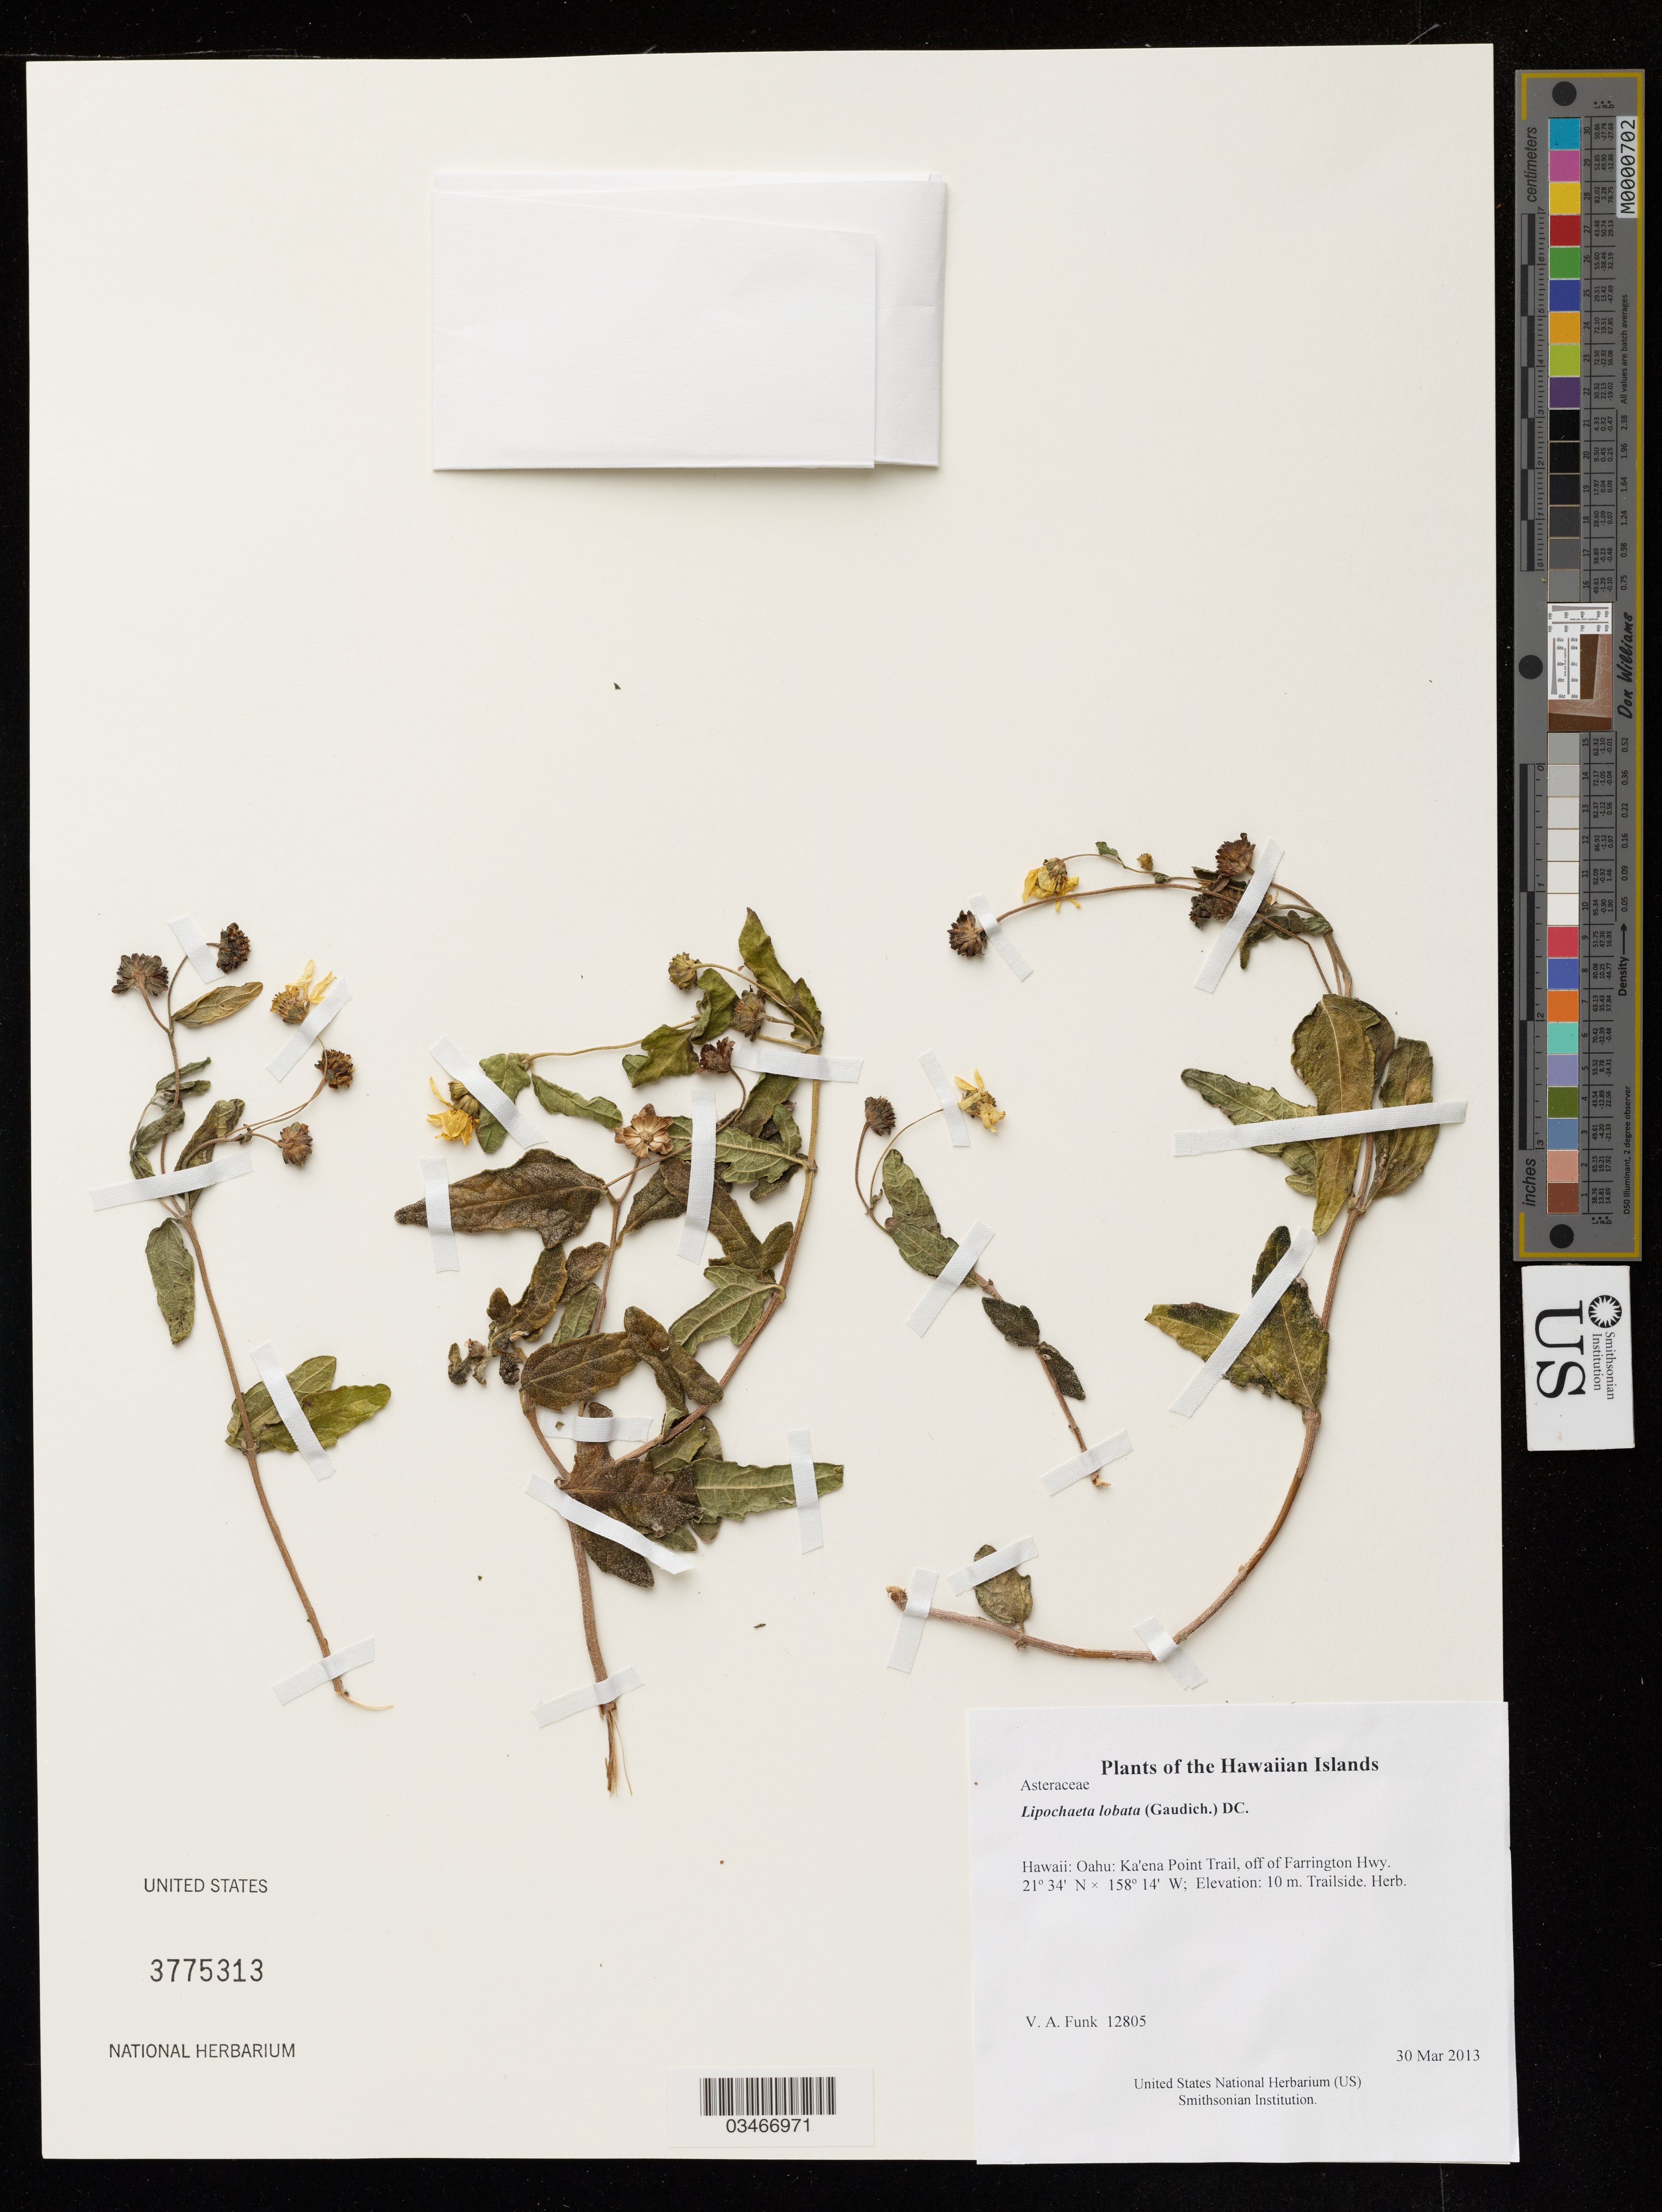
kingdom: Plantae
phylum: Tracheophyta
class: Magnoliopsida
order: Asterales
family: Asteraceae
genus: Lipochaeta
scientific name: Lipochaeta lobata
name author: (Gaudich.) DC.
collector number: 12805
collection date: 2013-03-30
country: United States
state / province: Hawaii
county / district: Honolulu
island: Oahu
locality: Waialua, Ka'ena Point Trail, off of Farrington Hwy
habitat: Trailside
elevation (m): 10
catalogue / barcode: US 3775313